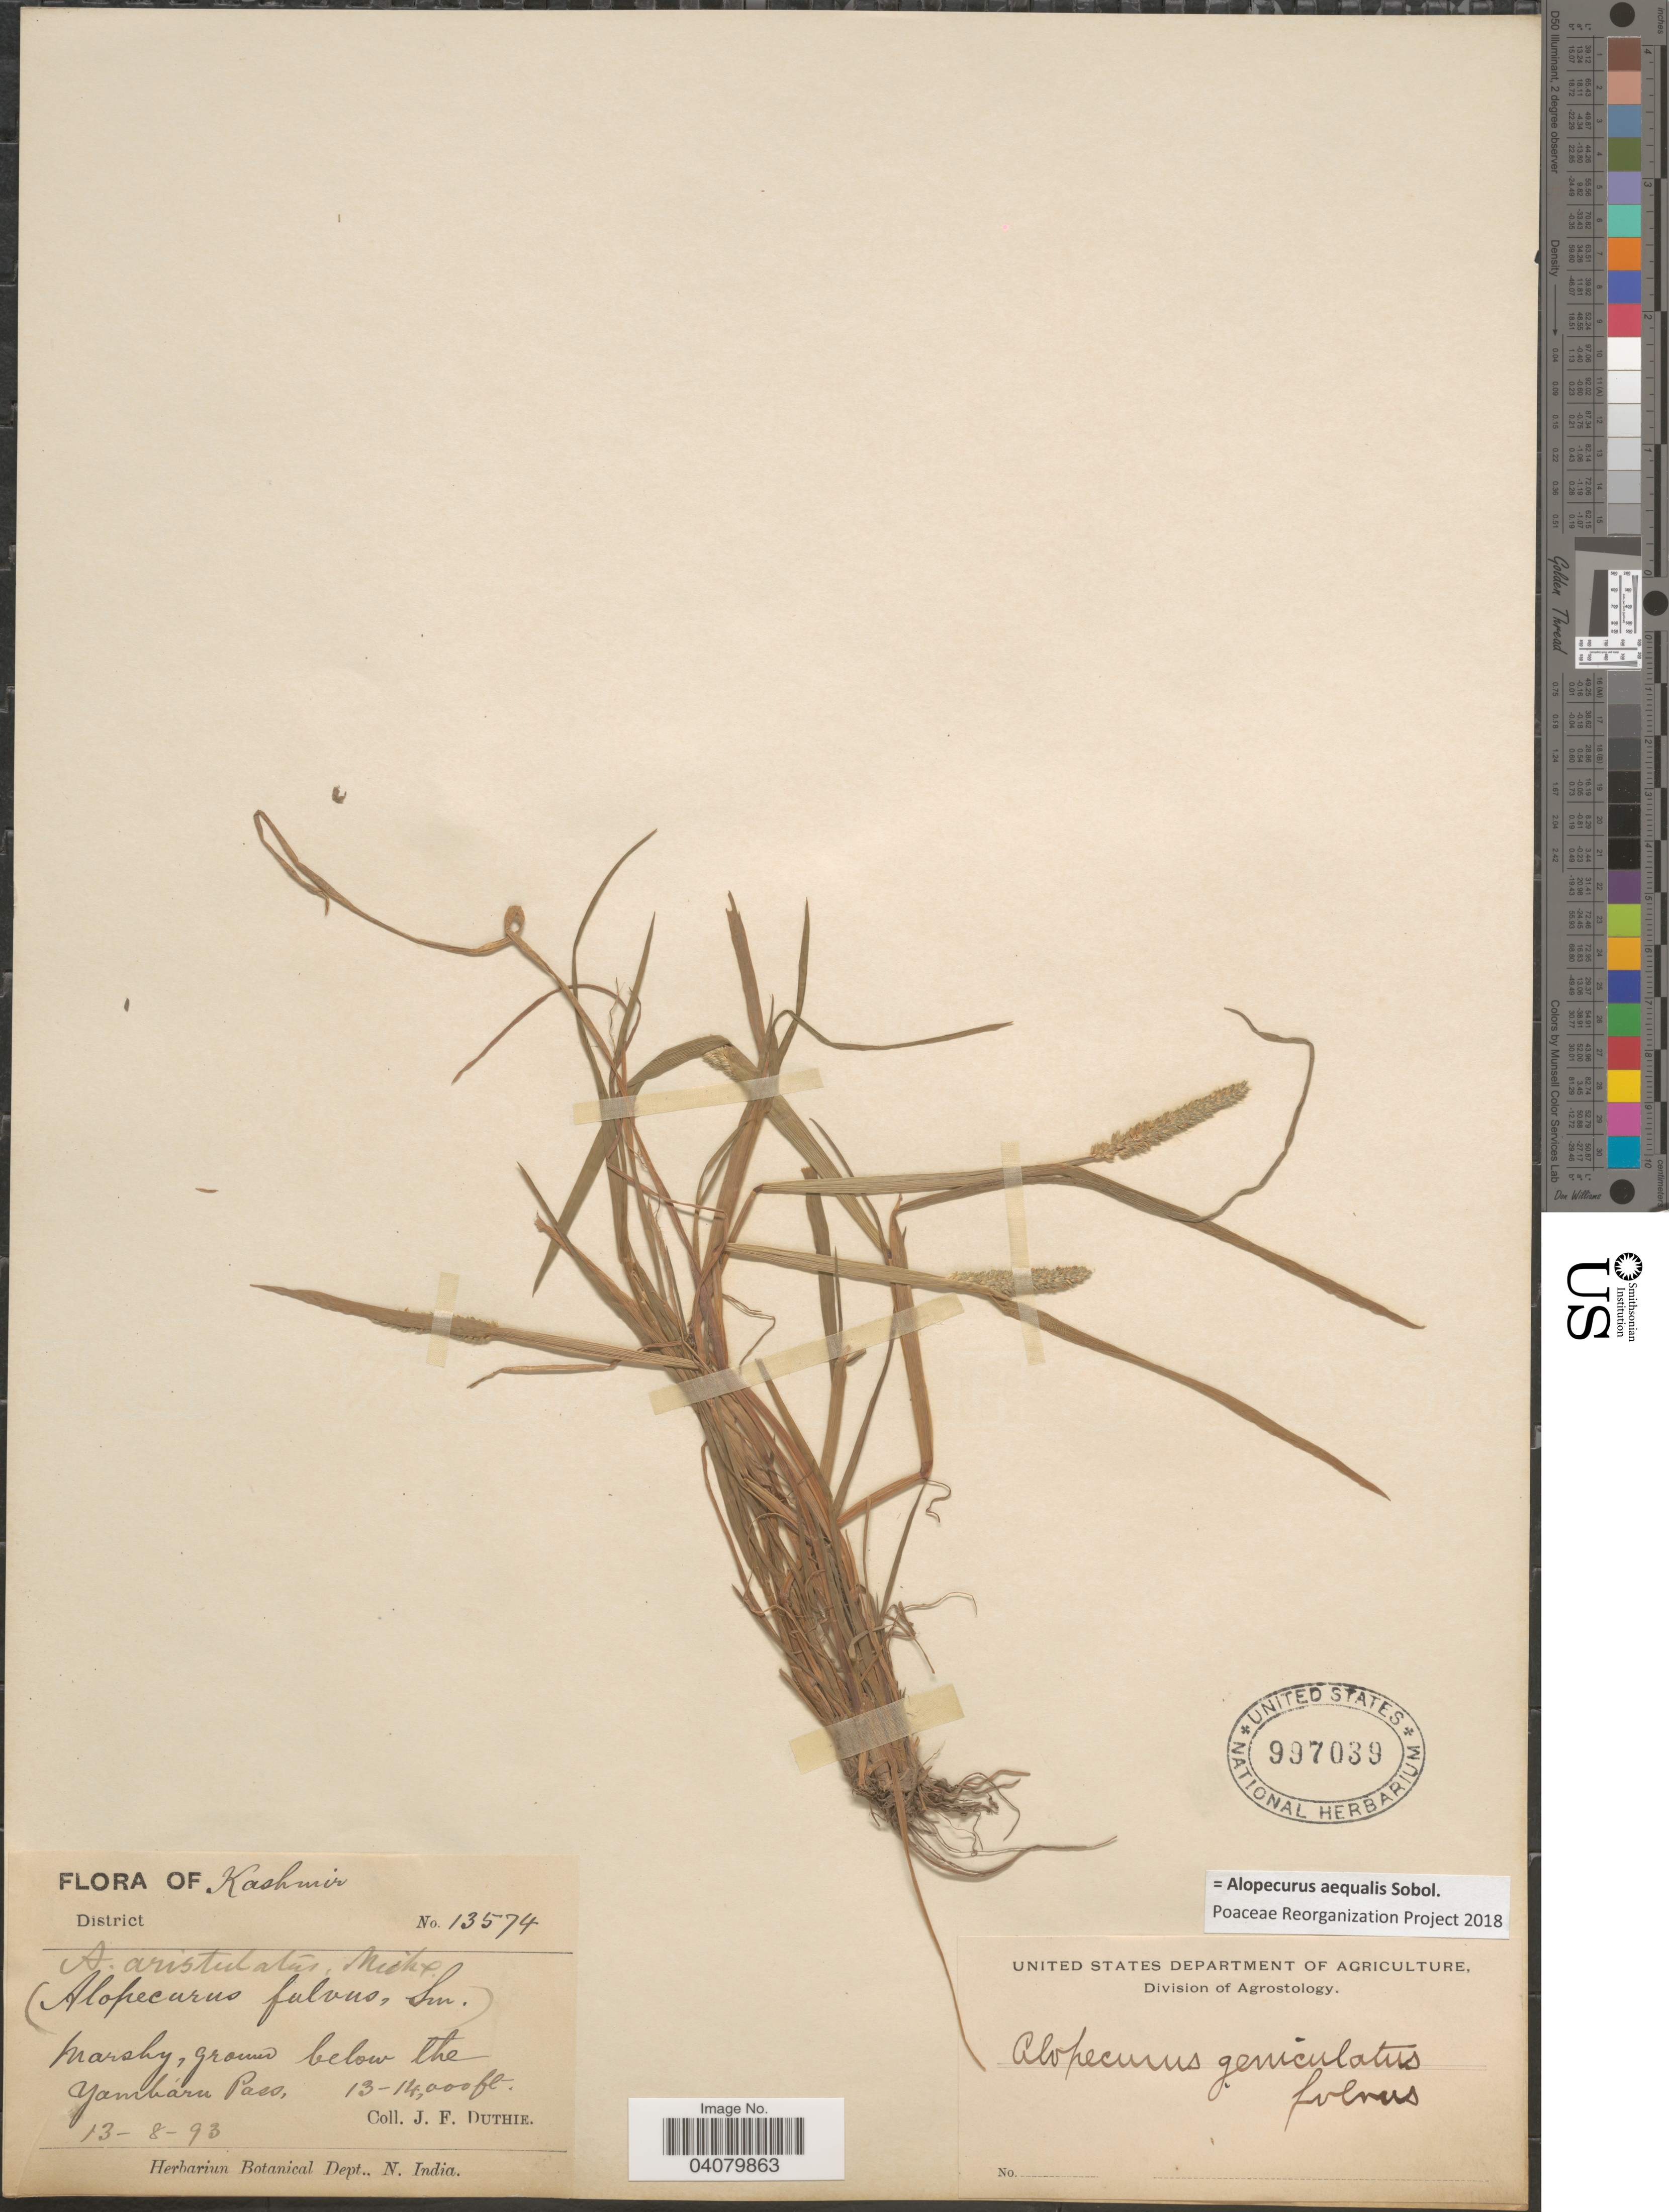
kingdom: Plantae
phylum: Tracheophyta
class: Liliopsida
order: Poales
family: Poaceae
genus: Alopecurus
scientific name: Alopecurus aequalis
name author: Sobol.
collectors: J. F. Duthie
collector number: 13574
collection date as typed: Transcribed d/m/y: 13/8/93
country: India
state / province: Jammu and Kashmir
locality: Kashmir. Marshy, ground below the Yamharu Pass.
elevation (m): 3962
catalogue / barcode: US 997039